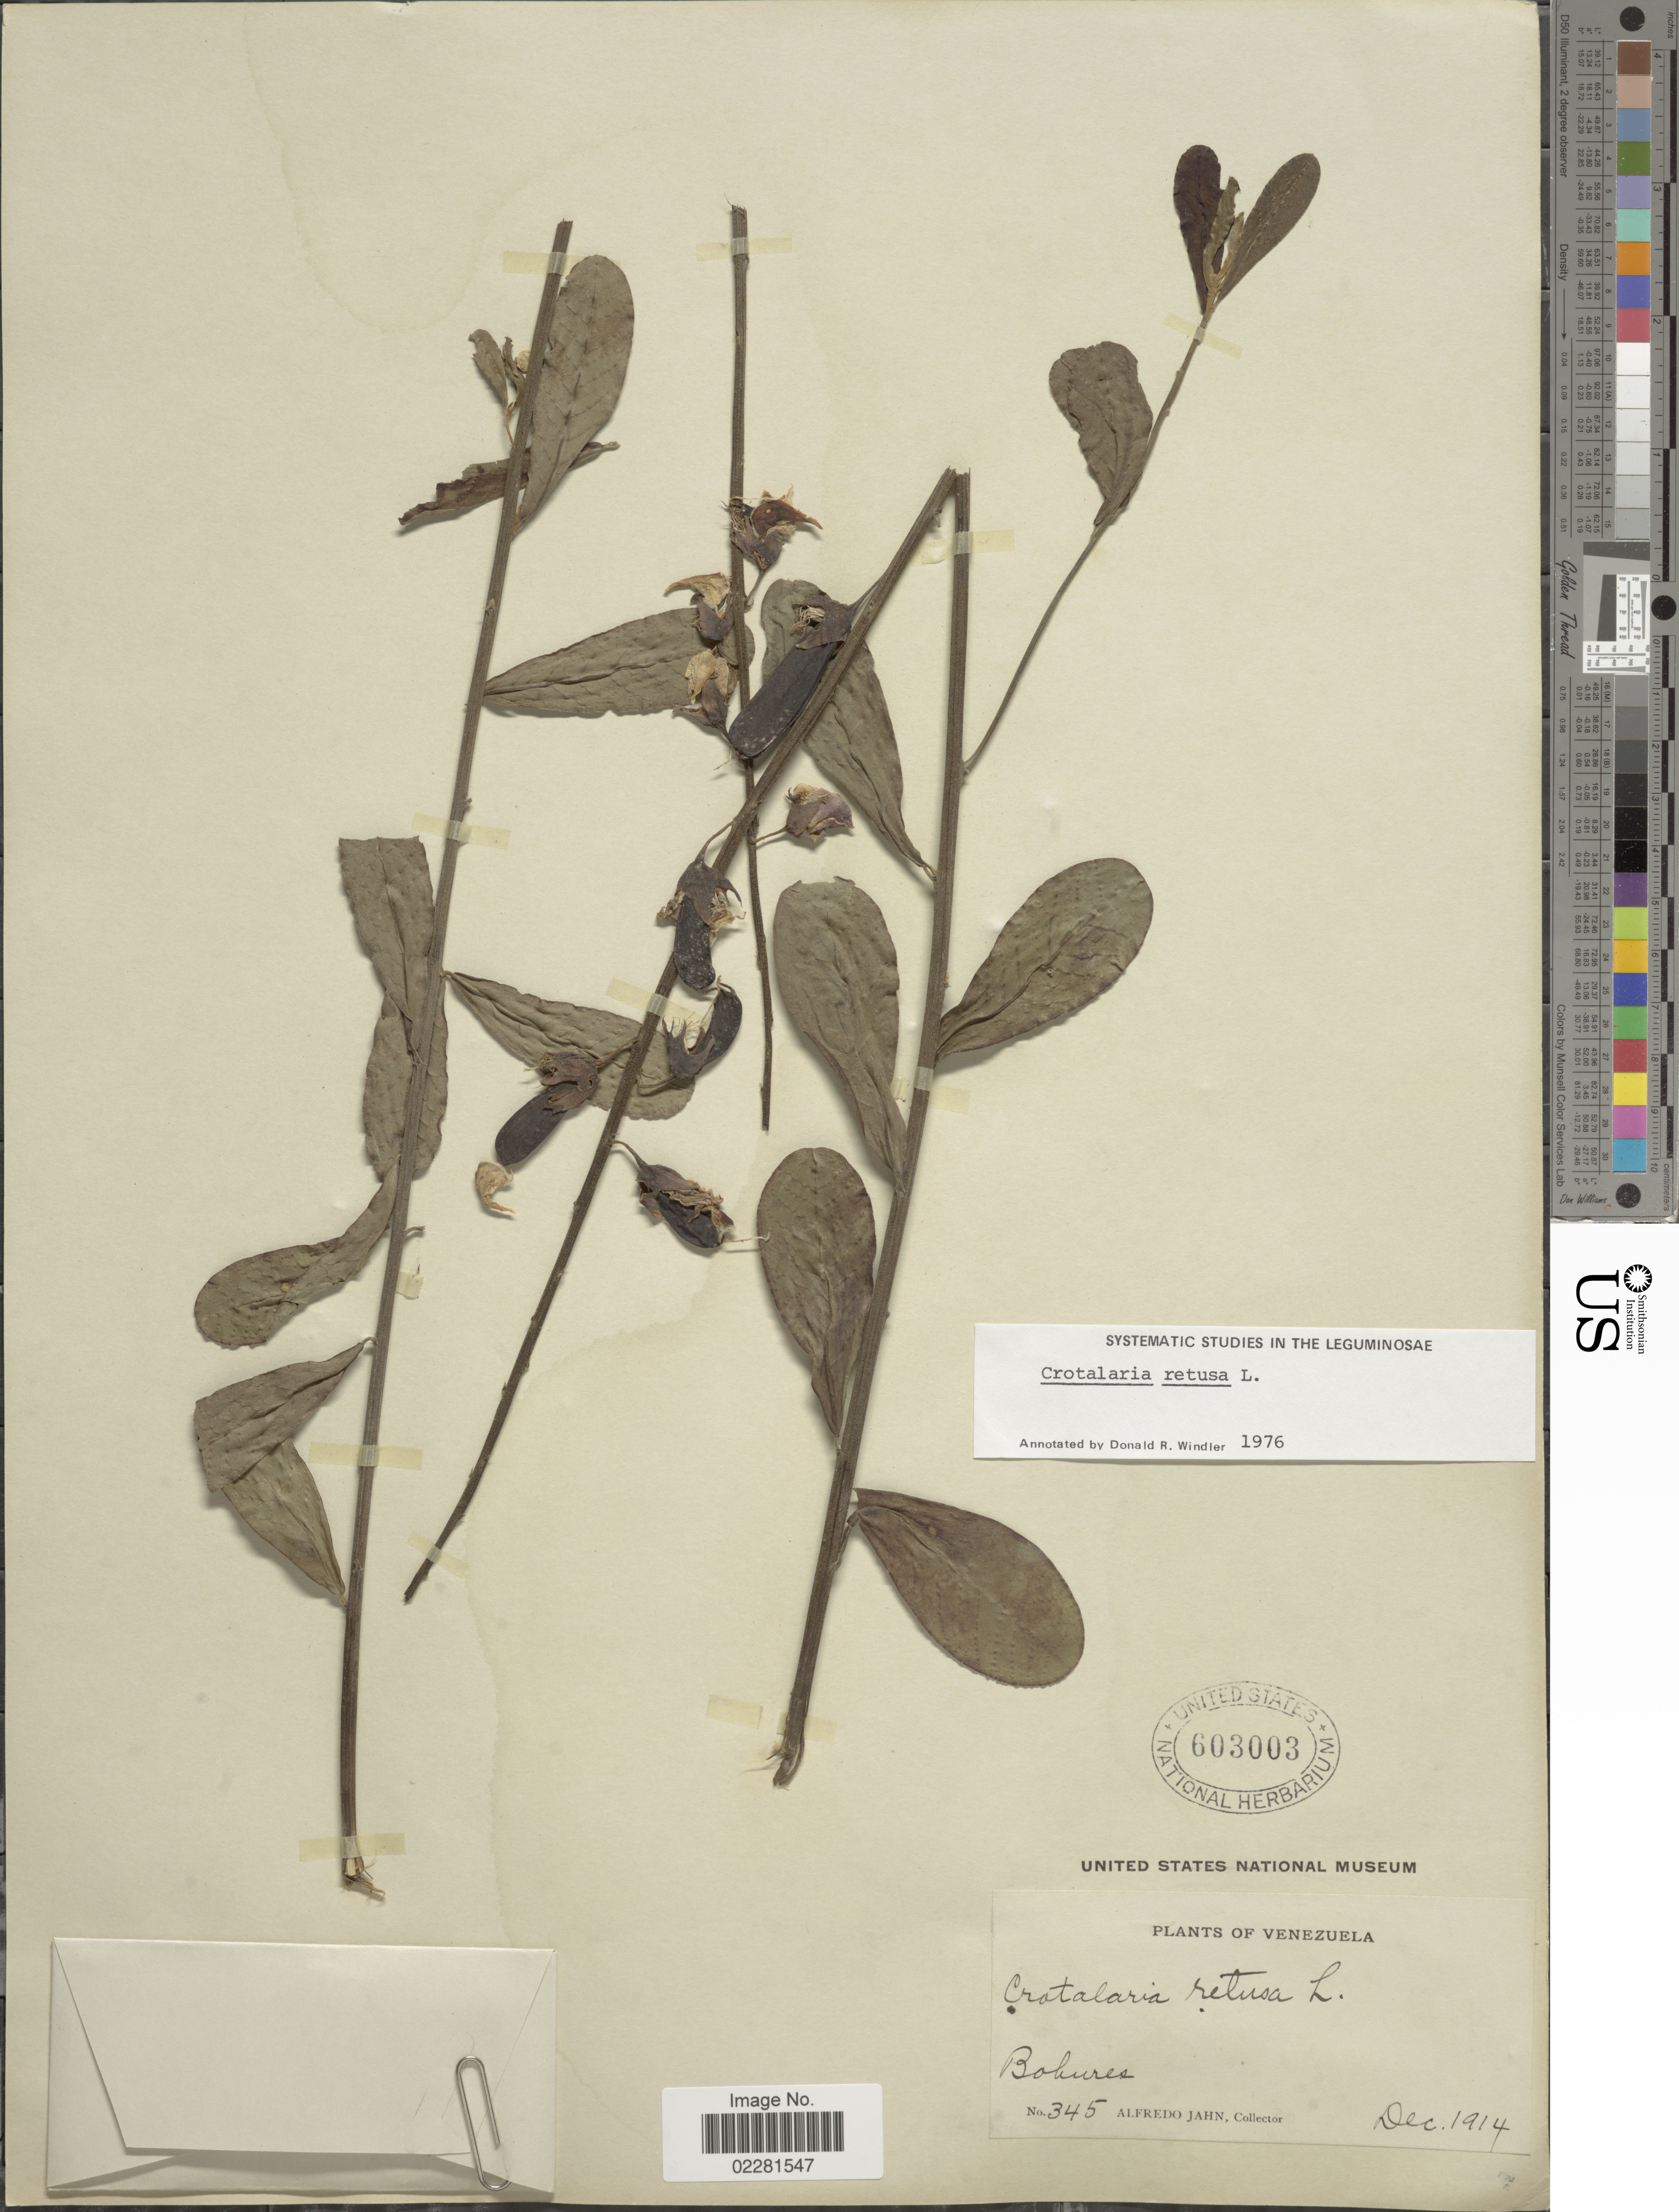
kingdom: Plantae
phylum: Tracheophyta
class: Magnoliopsida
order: Fabales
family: Fabaceae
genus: Crotalaria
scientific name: Crotalaria retusa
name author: L.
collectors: A. Jahn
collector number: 345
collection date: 1914-12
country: Venezuela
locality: Bohures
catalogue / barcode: US 603003